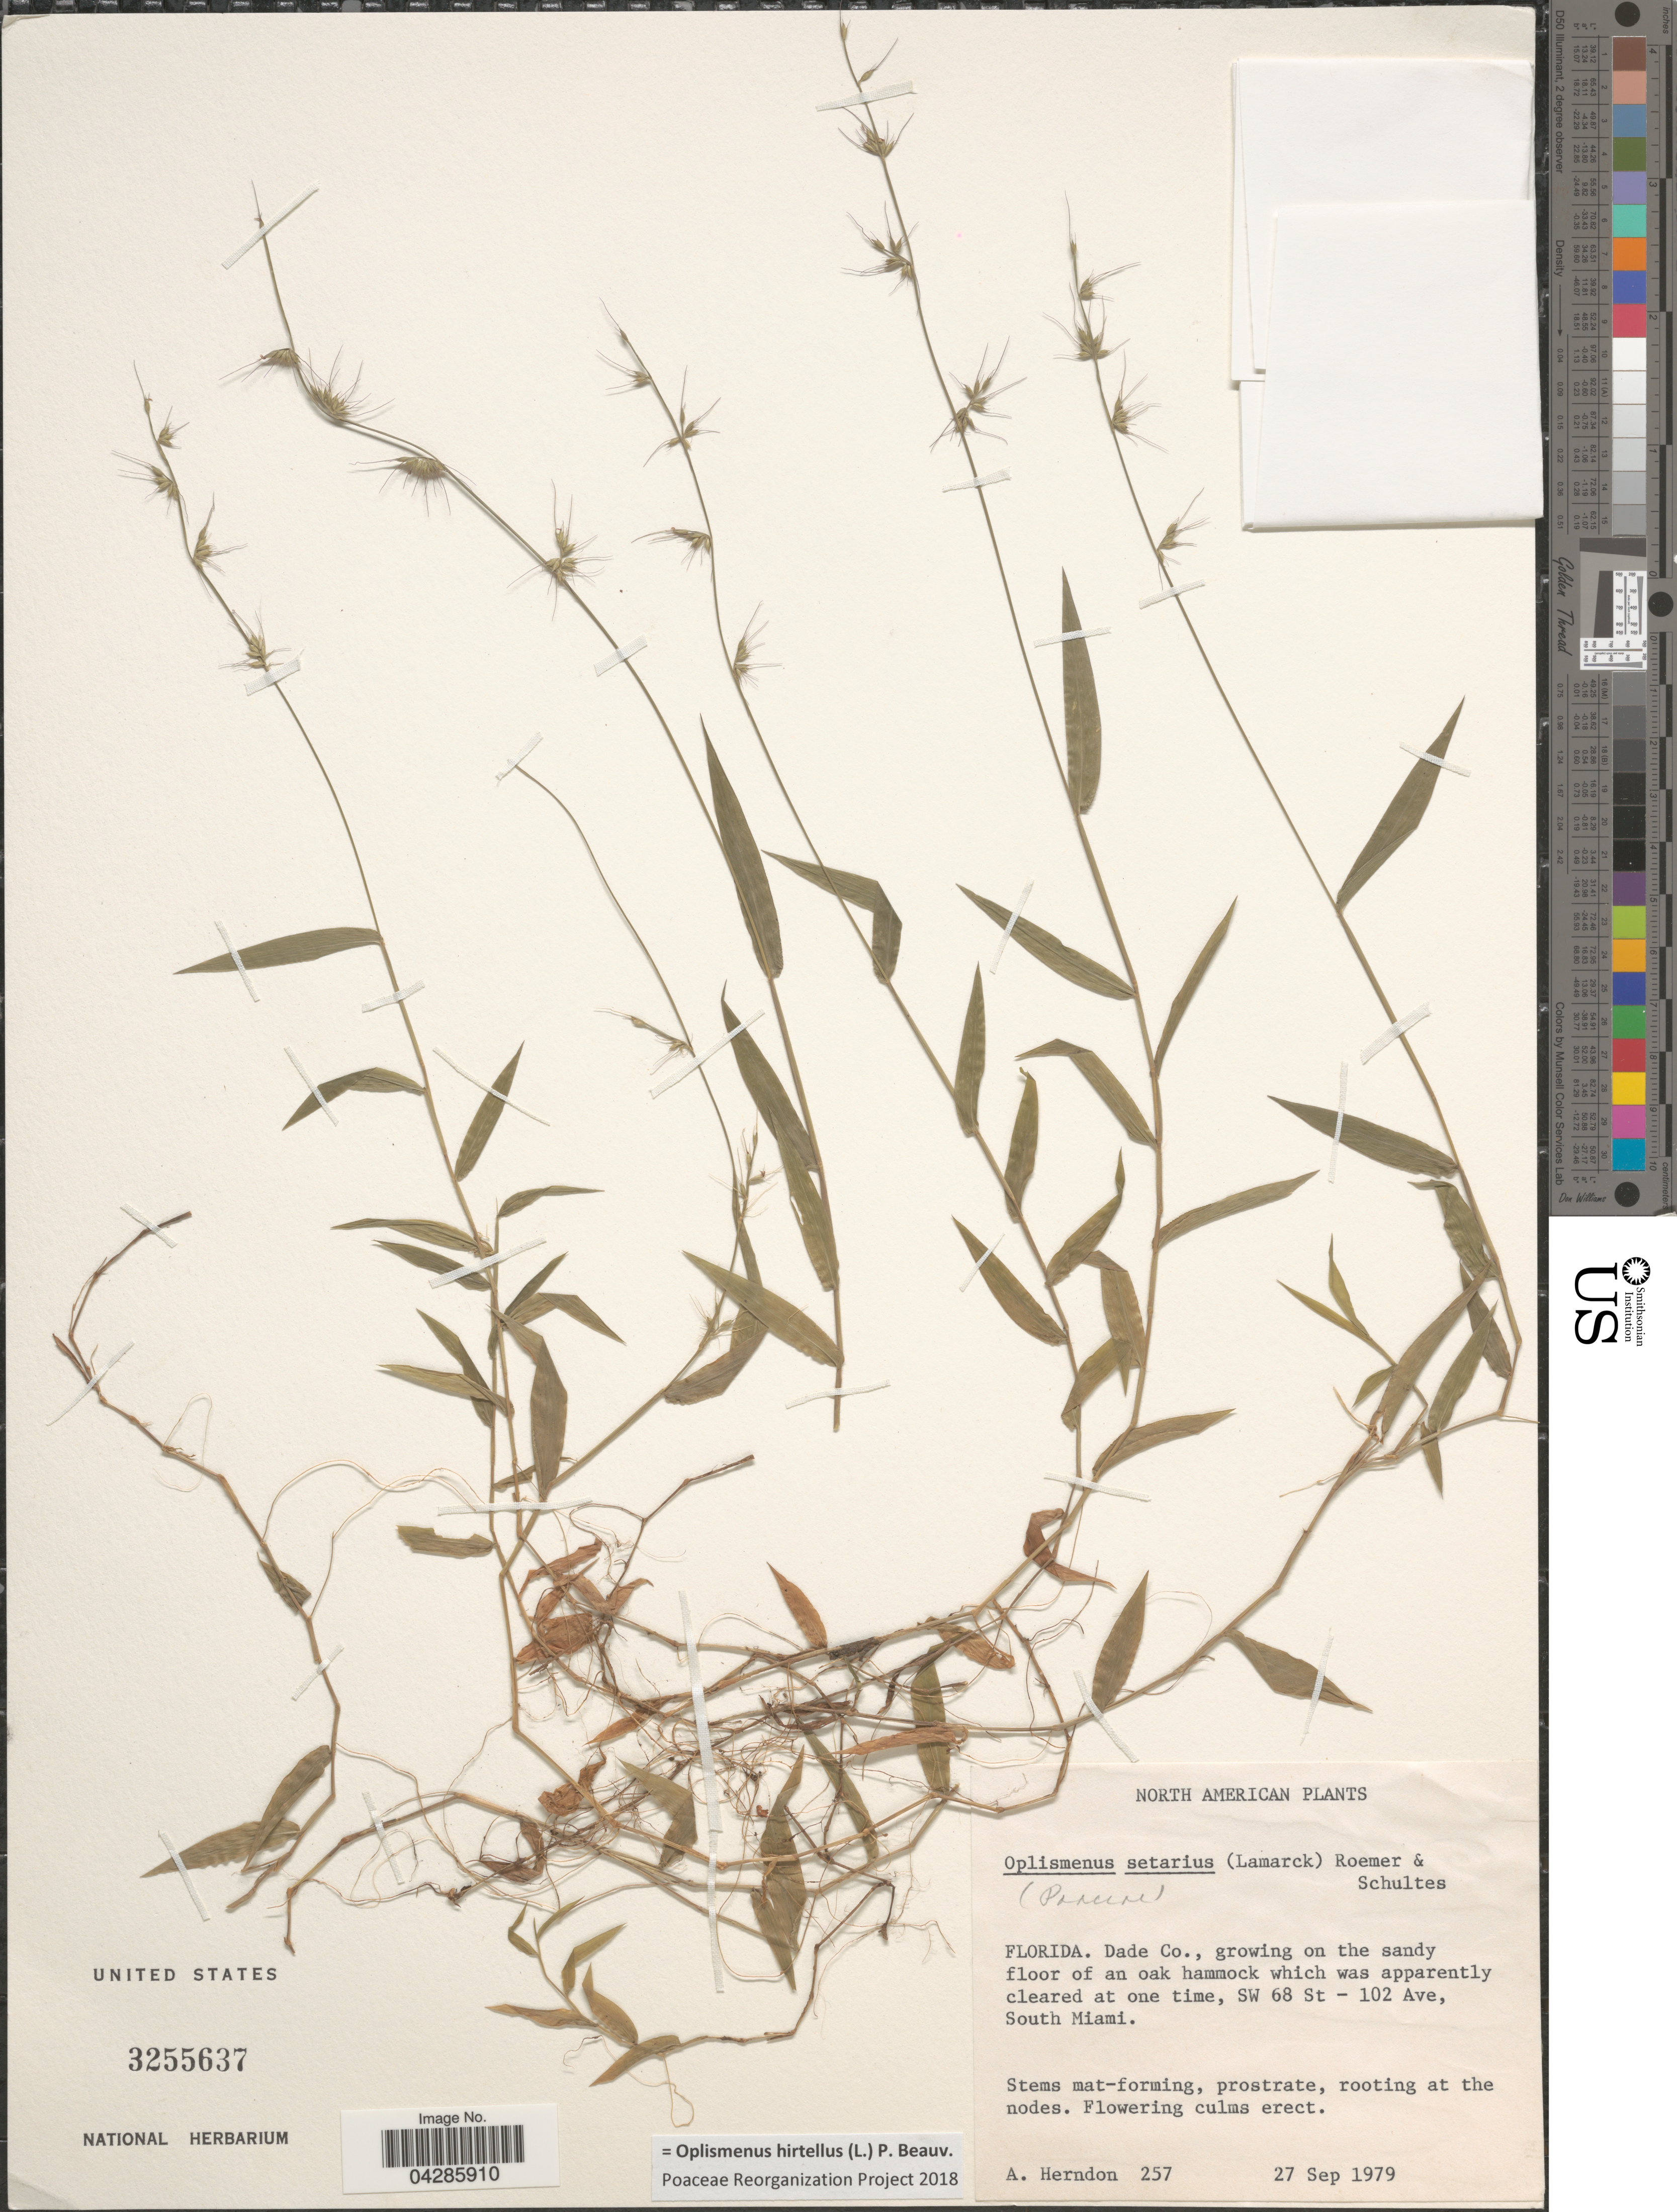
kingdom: Plantae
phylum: Tracheophyta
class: Liliopsida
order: Poales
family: Poaceae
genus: Oplismenus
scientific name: Oplismenus hirtellus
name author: (L.) P. Beauv.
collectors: A. Herndon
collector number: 257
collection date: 1979-09-27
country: United States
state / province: Florida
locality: Dade Co., growing on the sandy floor of an oak hammock which was apparently cleared at one time, SW 68 St - 102 Ave, South Miami.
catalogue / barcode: US 3255637